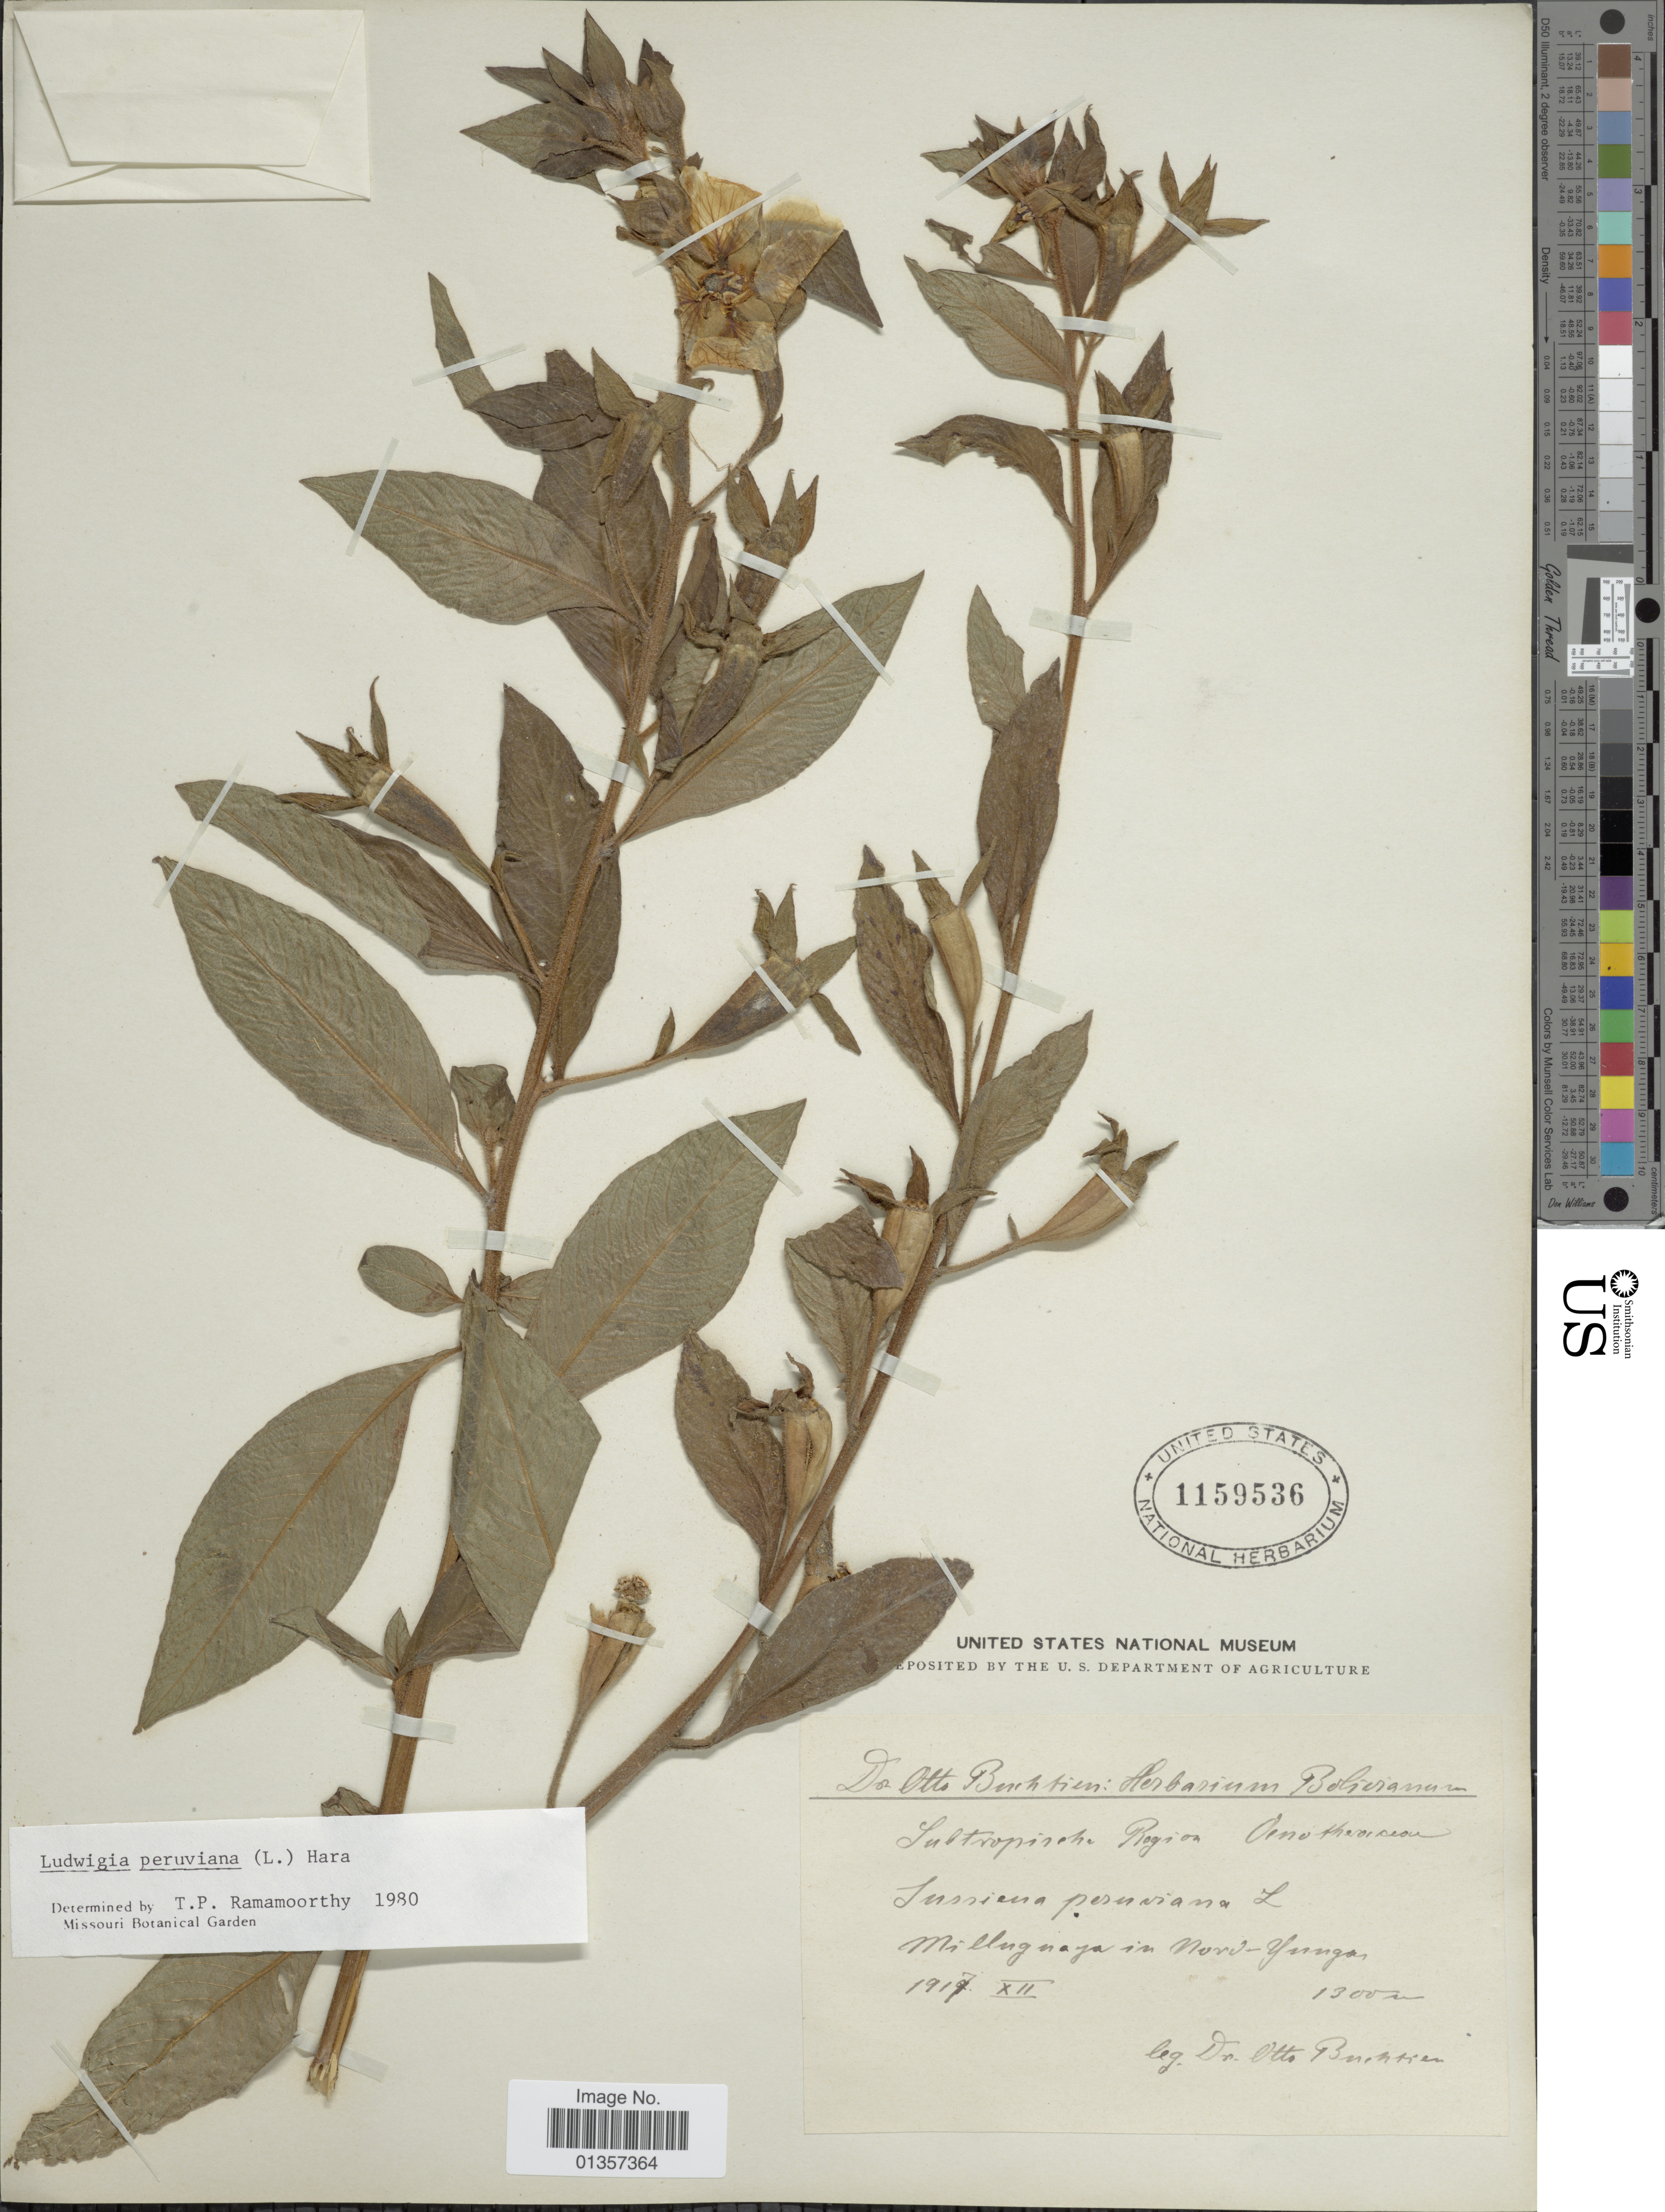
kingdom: Plantae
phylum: Tracheophyta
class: Magnoliopsida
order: Myrtales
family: Onagraceae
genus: Ludwigia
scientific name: Ludwigia peruviana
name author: (L.) H. Hara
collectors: O. Buchtien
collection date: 1917-12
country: Bolivia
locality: Millugnaya in Nord-Yungas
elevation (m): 1300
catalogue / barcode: US 1159536